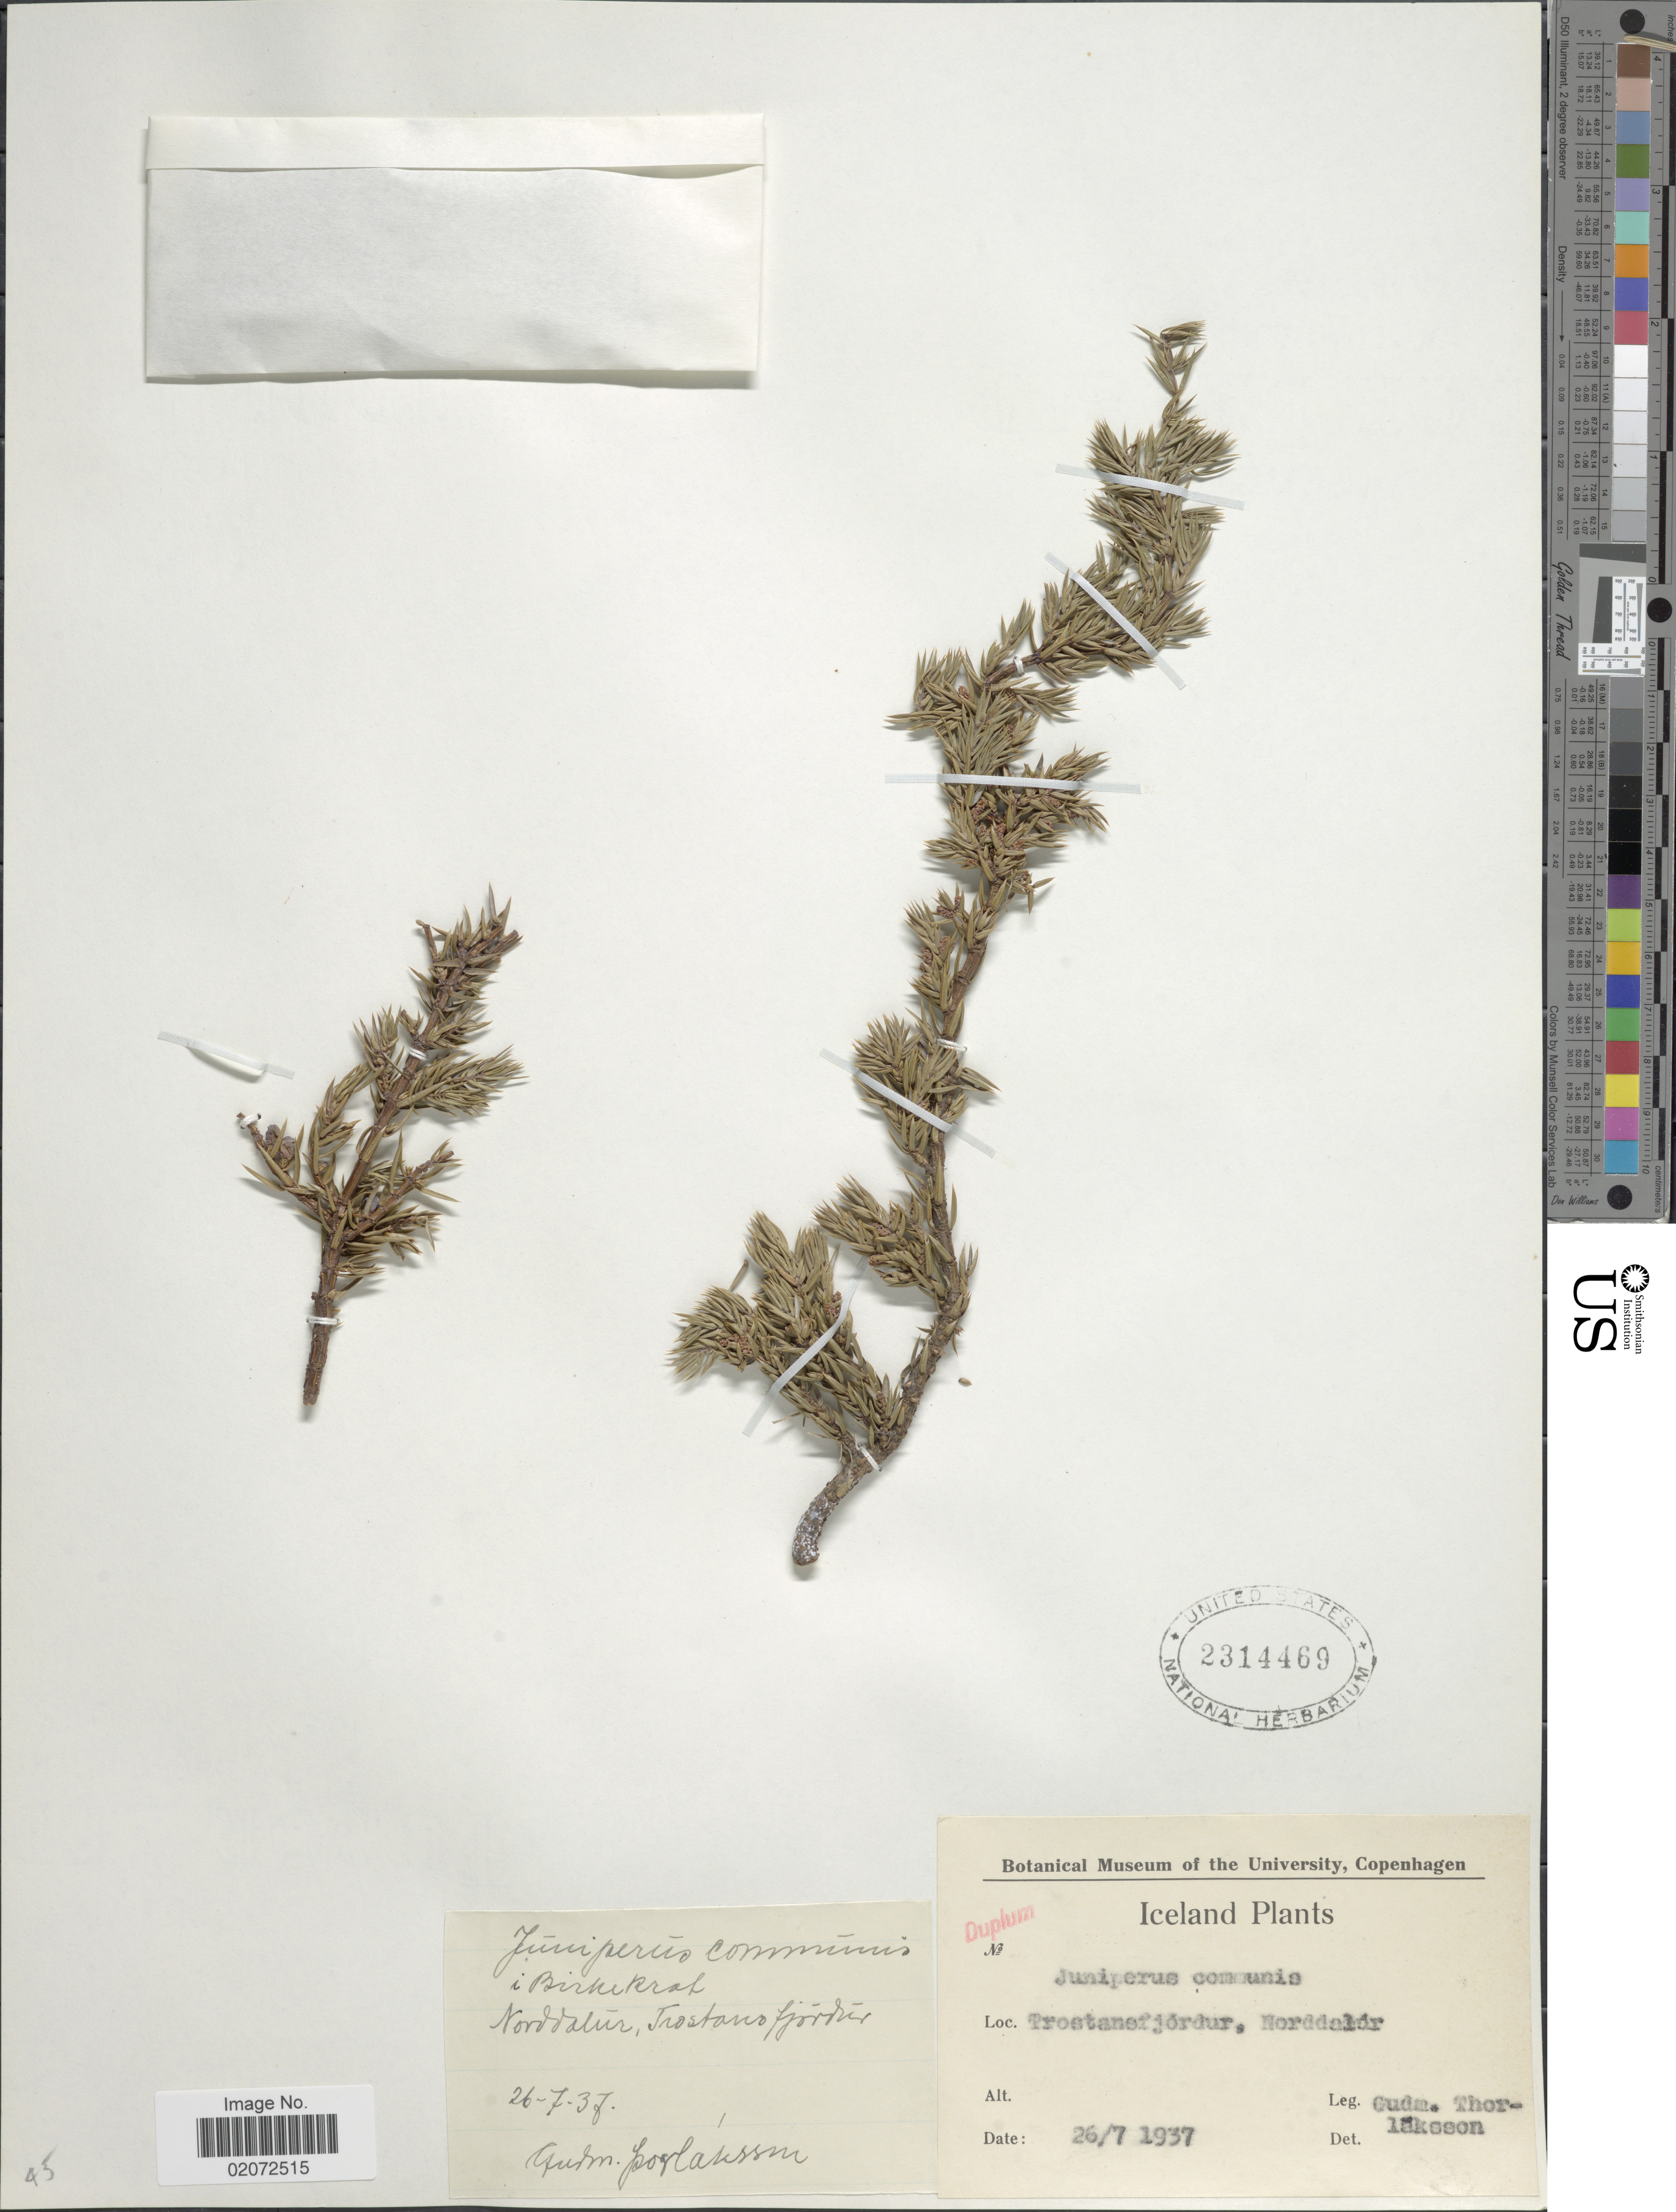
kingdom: Plantae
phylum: Tracheophyta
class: Pinopsida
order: Pinales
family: Cupressaceae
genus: Juniperus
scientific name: Juniperus communis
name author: L.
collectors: G. Thorlaksson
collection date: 1937-07-26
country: Iceland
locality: Trostansfjordur, Norddalur.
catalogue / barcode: US 2314469